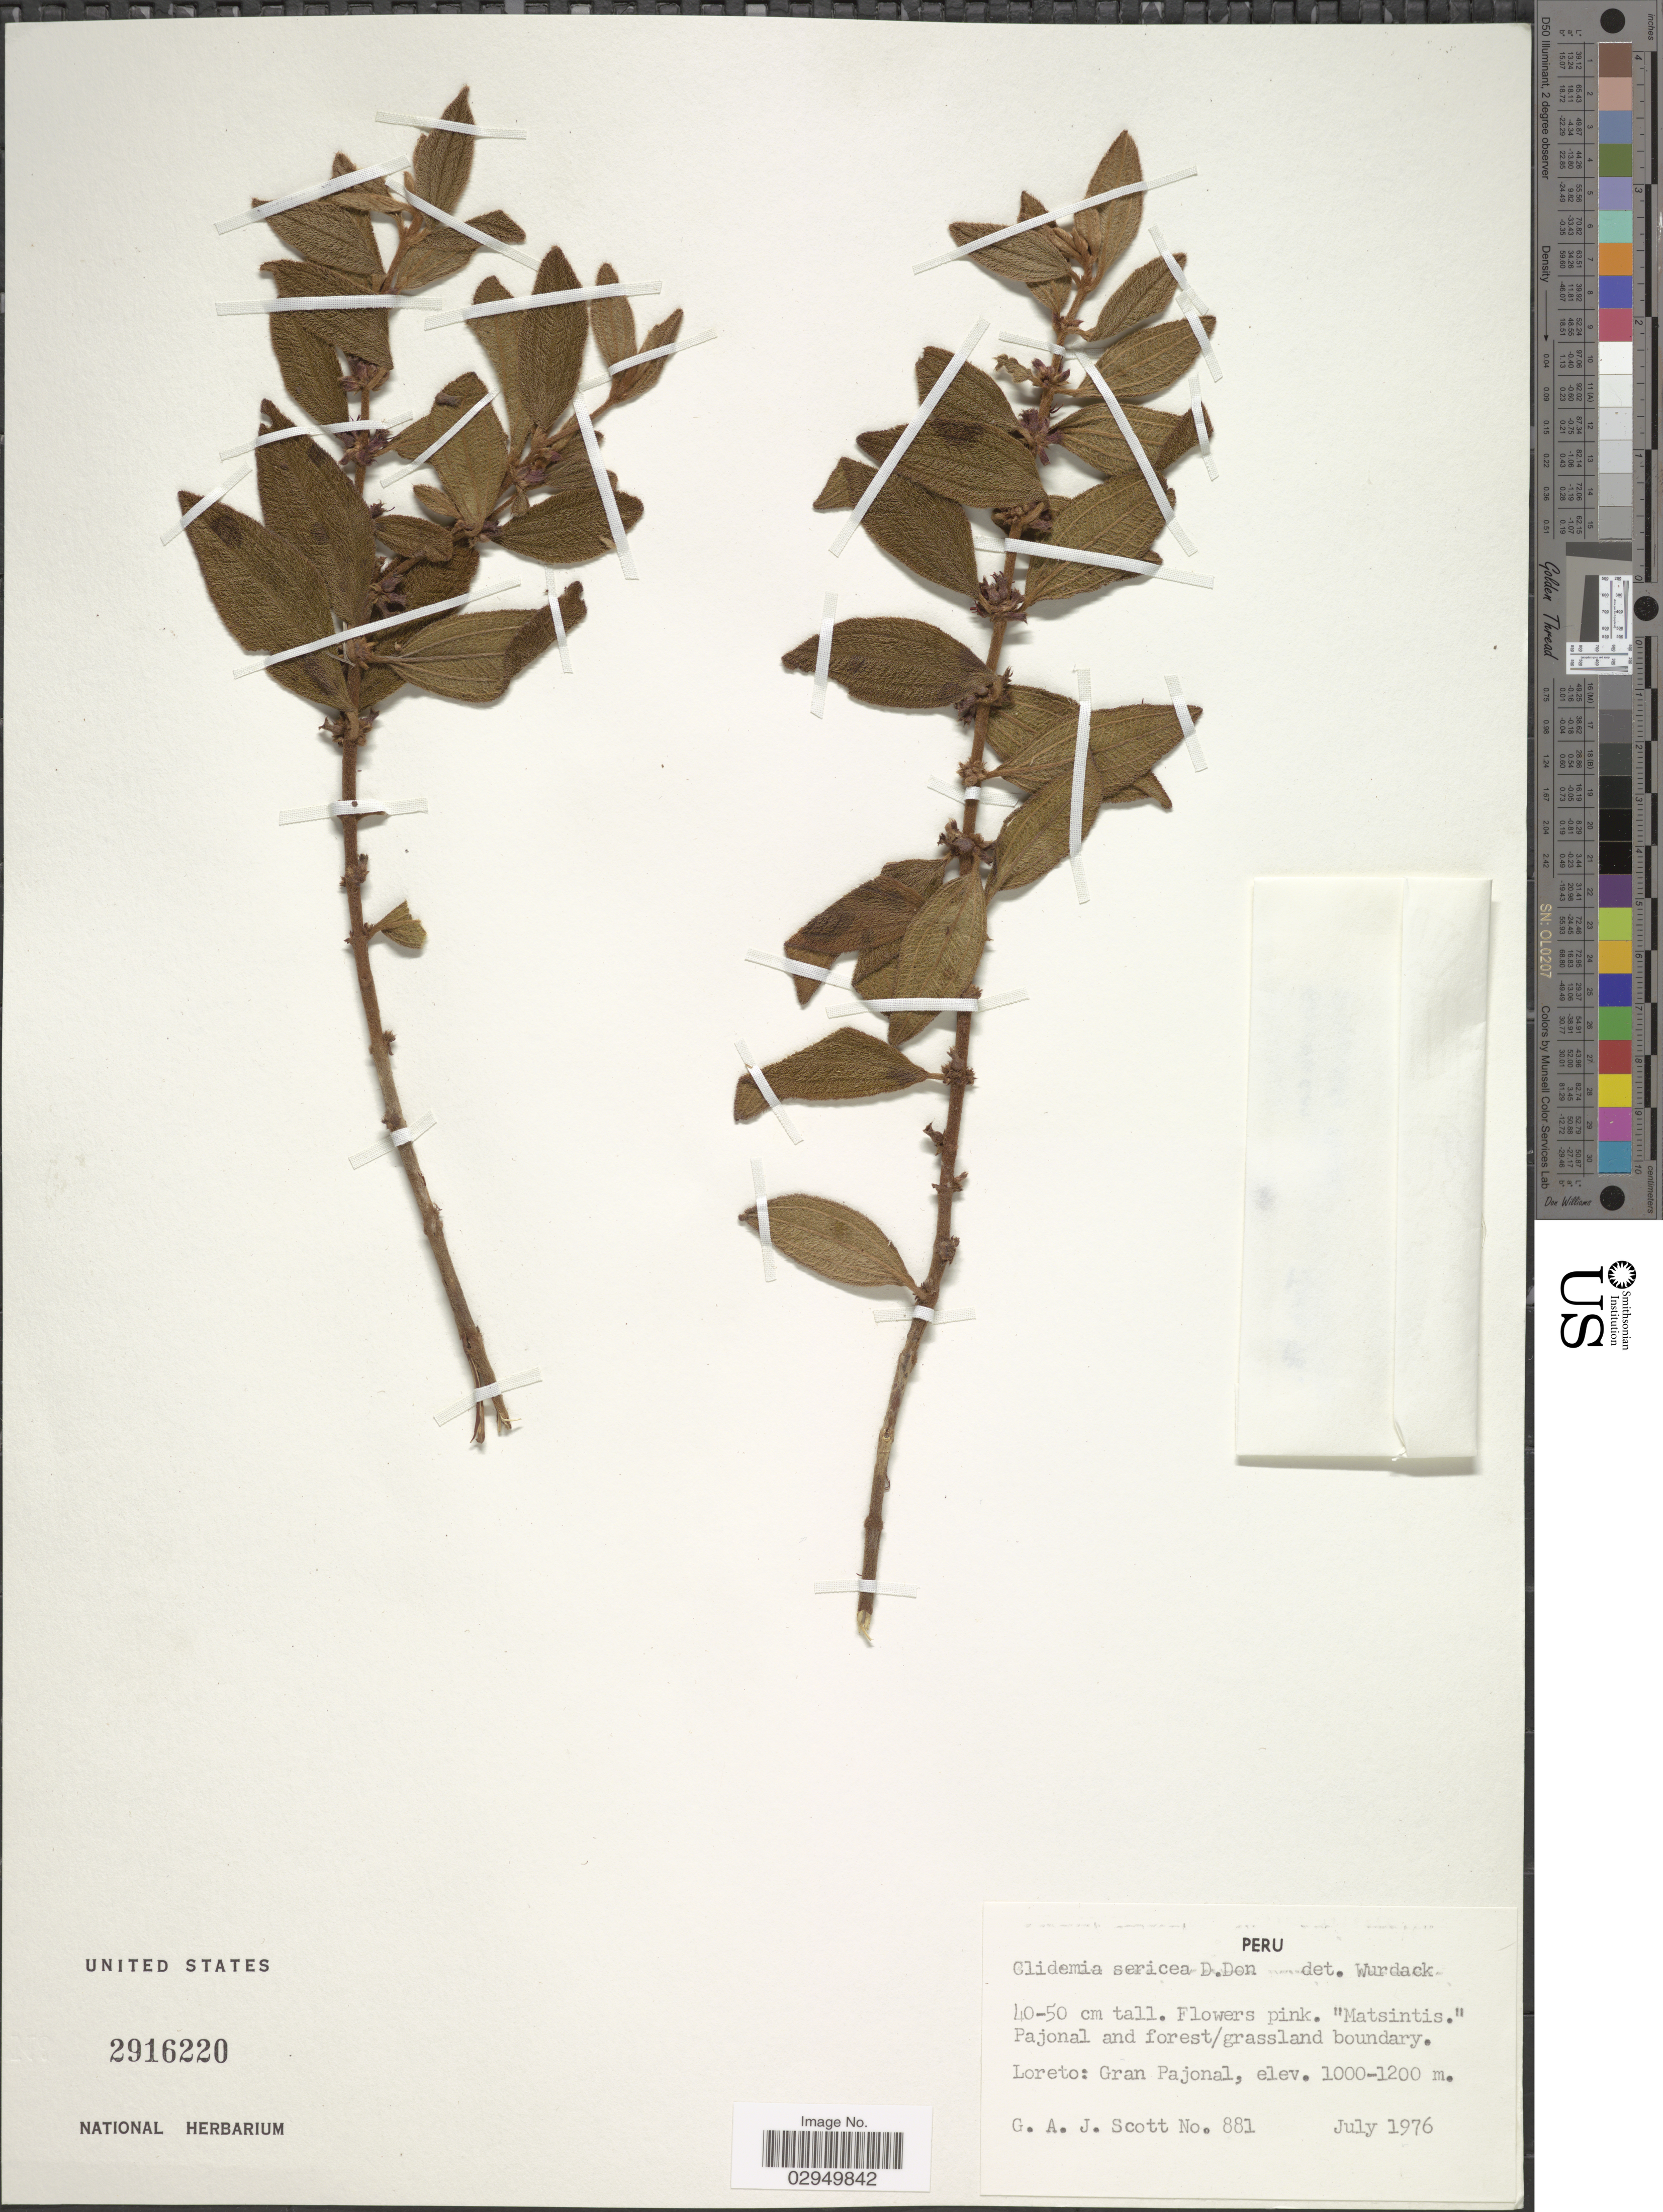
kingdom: Plantae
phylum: Tracheophyta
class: Magnoliopsida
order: Myrtales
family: Melastomataceae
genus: Clidemia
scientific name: Clidemia sericea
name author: D. Don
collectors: G. Scott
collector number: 881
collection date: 1976-07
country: Peru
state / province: Loreto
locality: Gran Pajonal.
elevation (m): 1000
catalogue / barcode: US 2916220